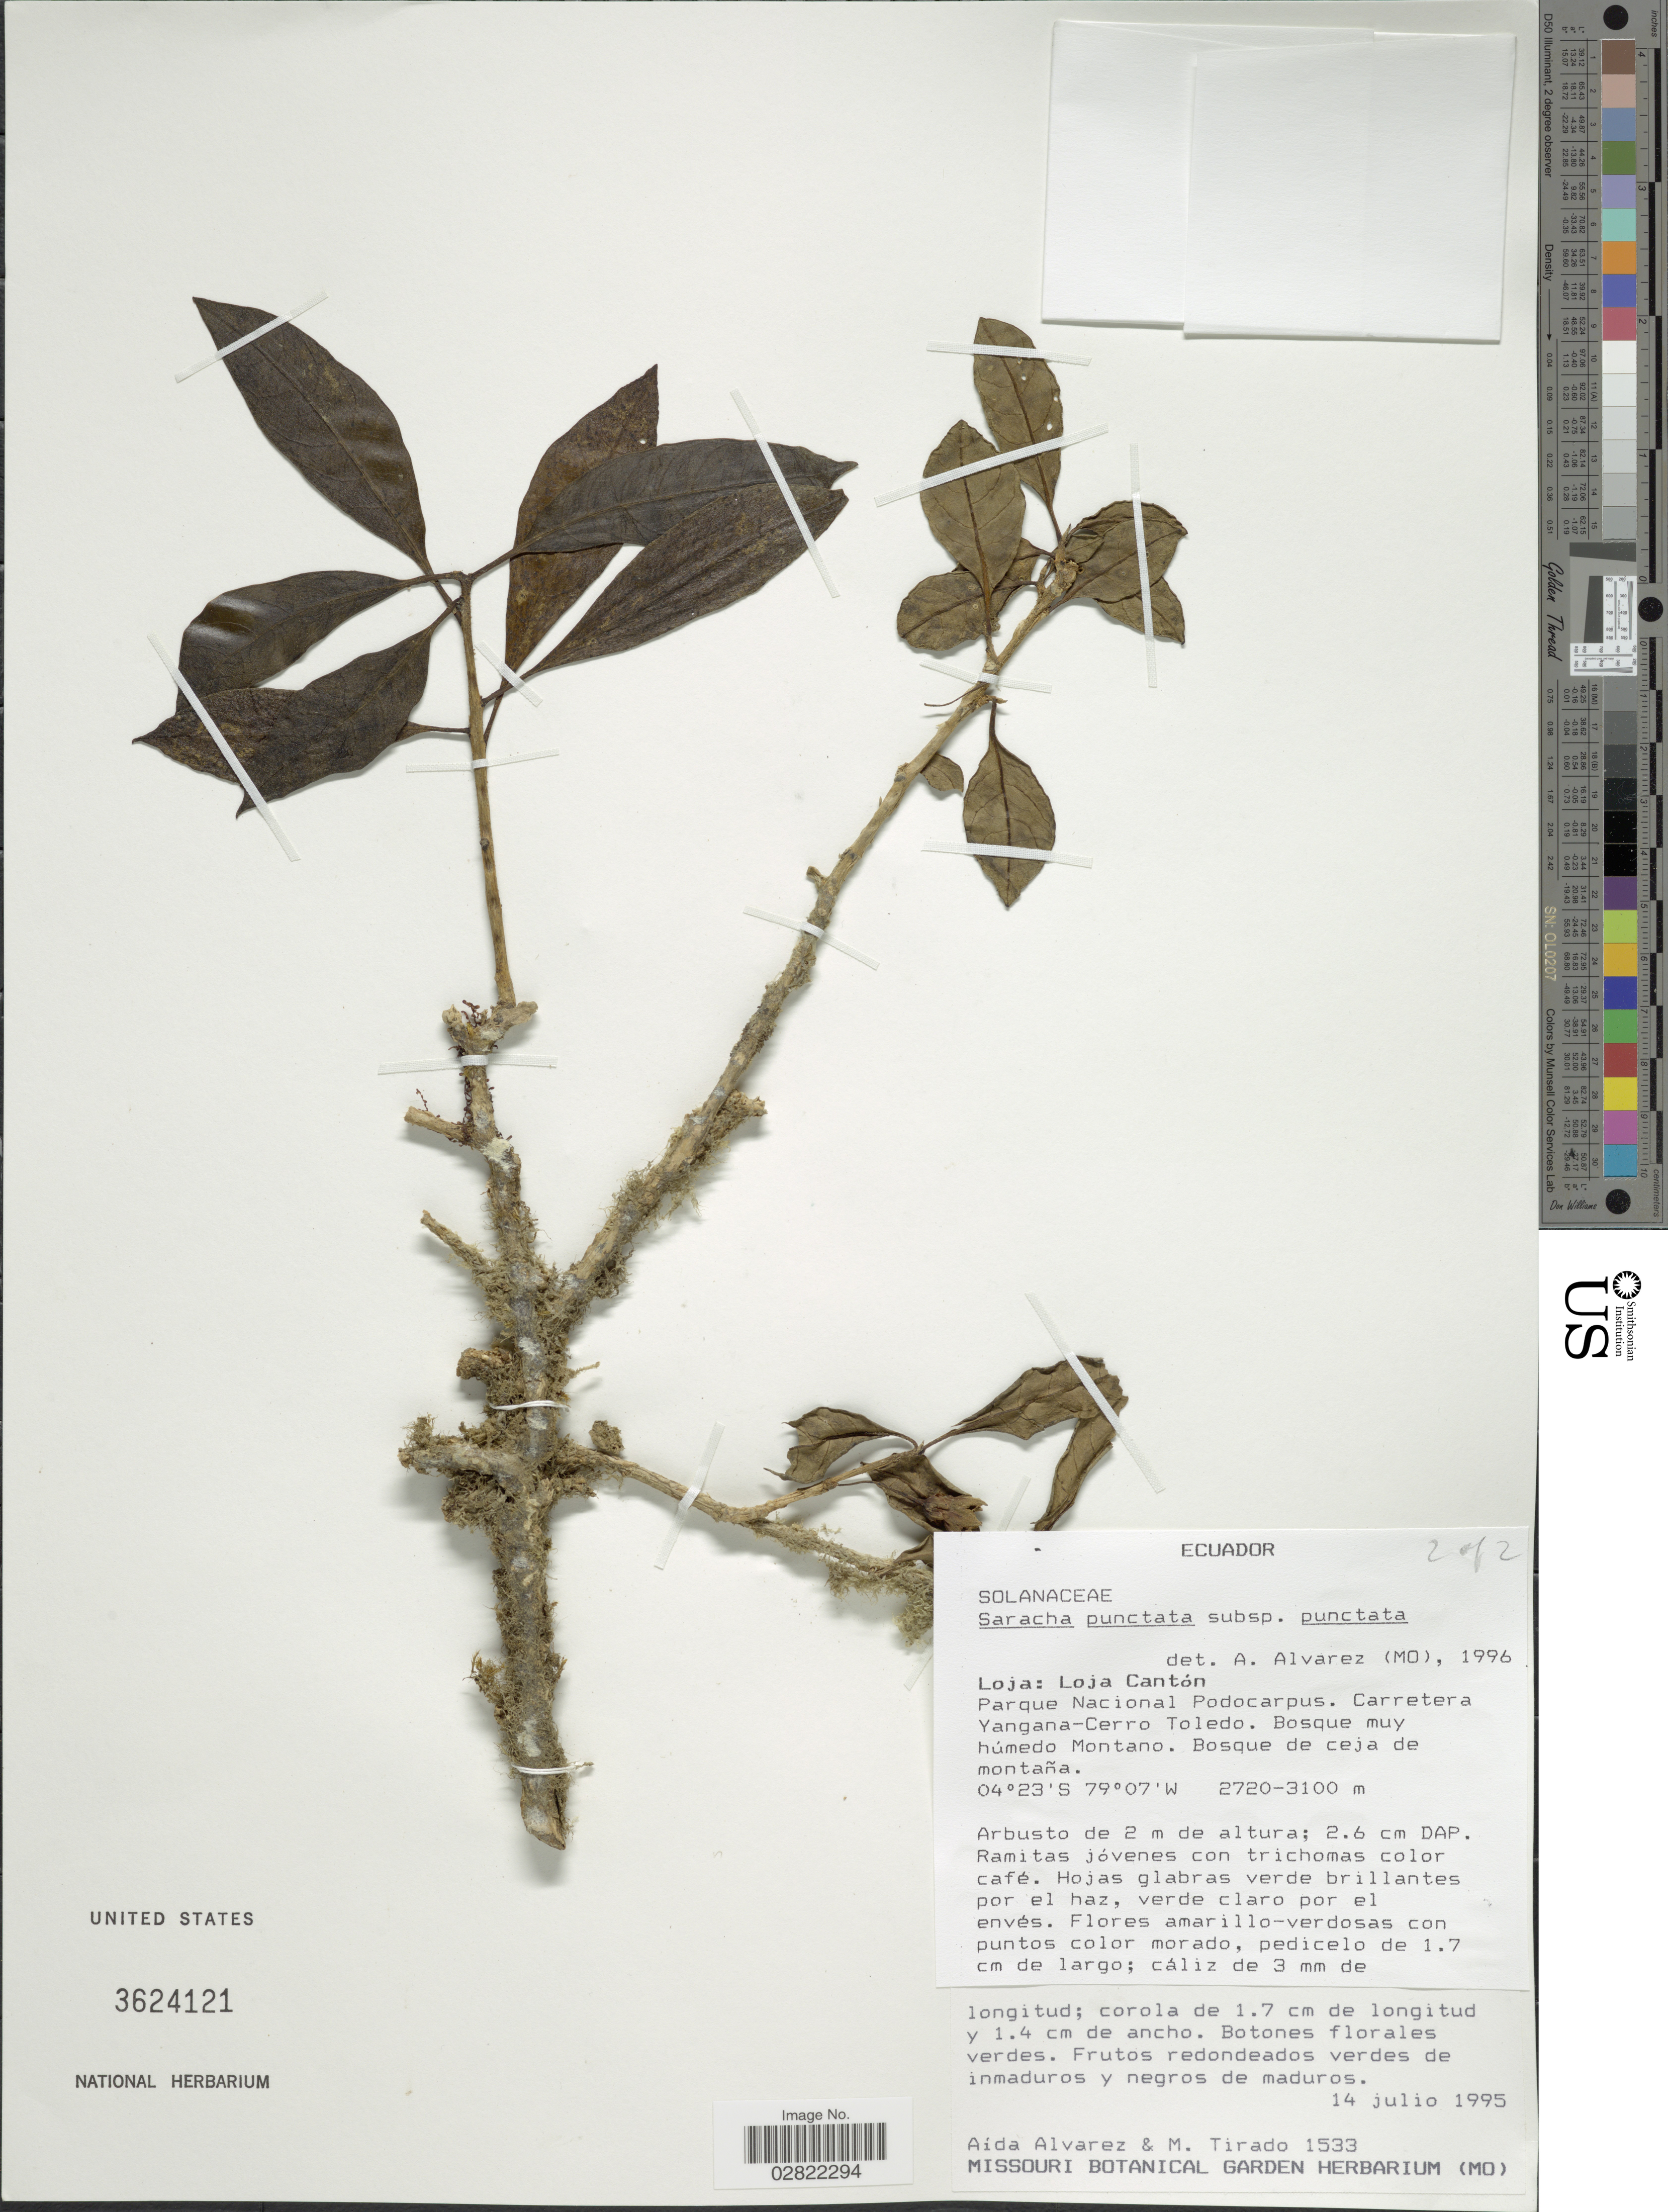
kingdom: Plantae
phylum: Tracheophyta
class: Magnoliopsida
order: Solanales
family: Solanaceae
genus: Saracha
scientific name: Saracha punctata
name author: Ruiz & Pav.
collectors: A. Alvarez & M. Tirado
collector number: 1533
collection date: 1995-07-14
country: Ecuador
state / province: Loja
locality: Loja: Loja Cantón, Parque Nacional Podocarpus, Carretera Yangana-Cerro Toledo.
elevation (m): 2720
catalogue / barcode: US 3624121